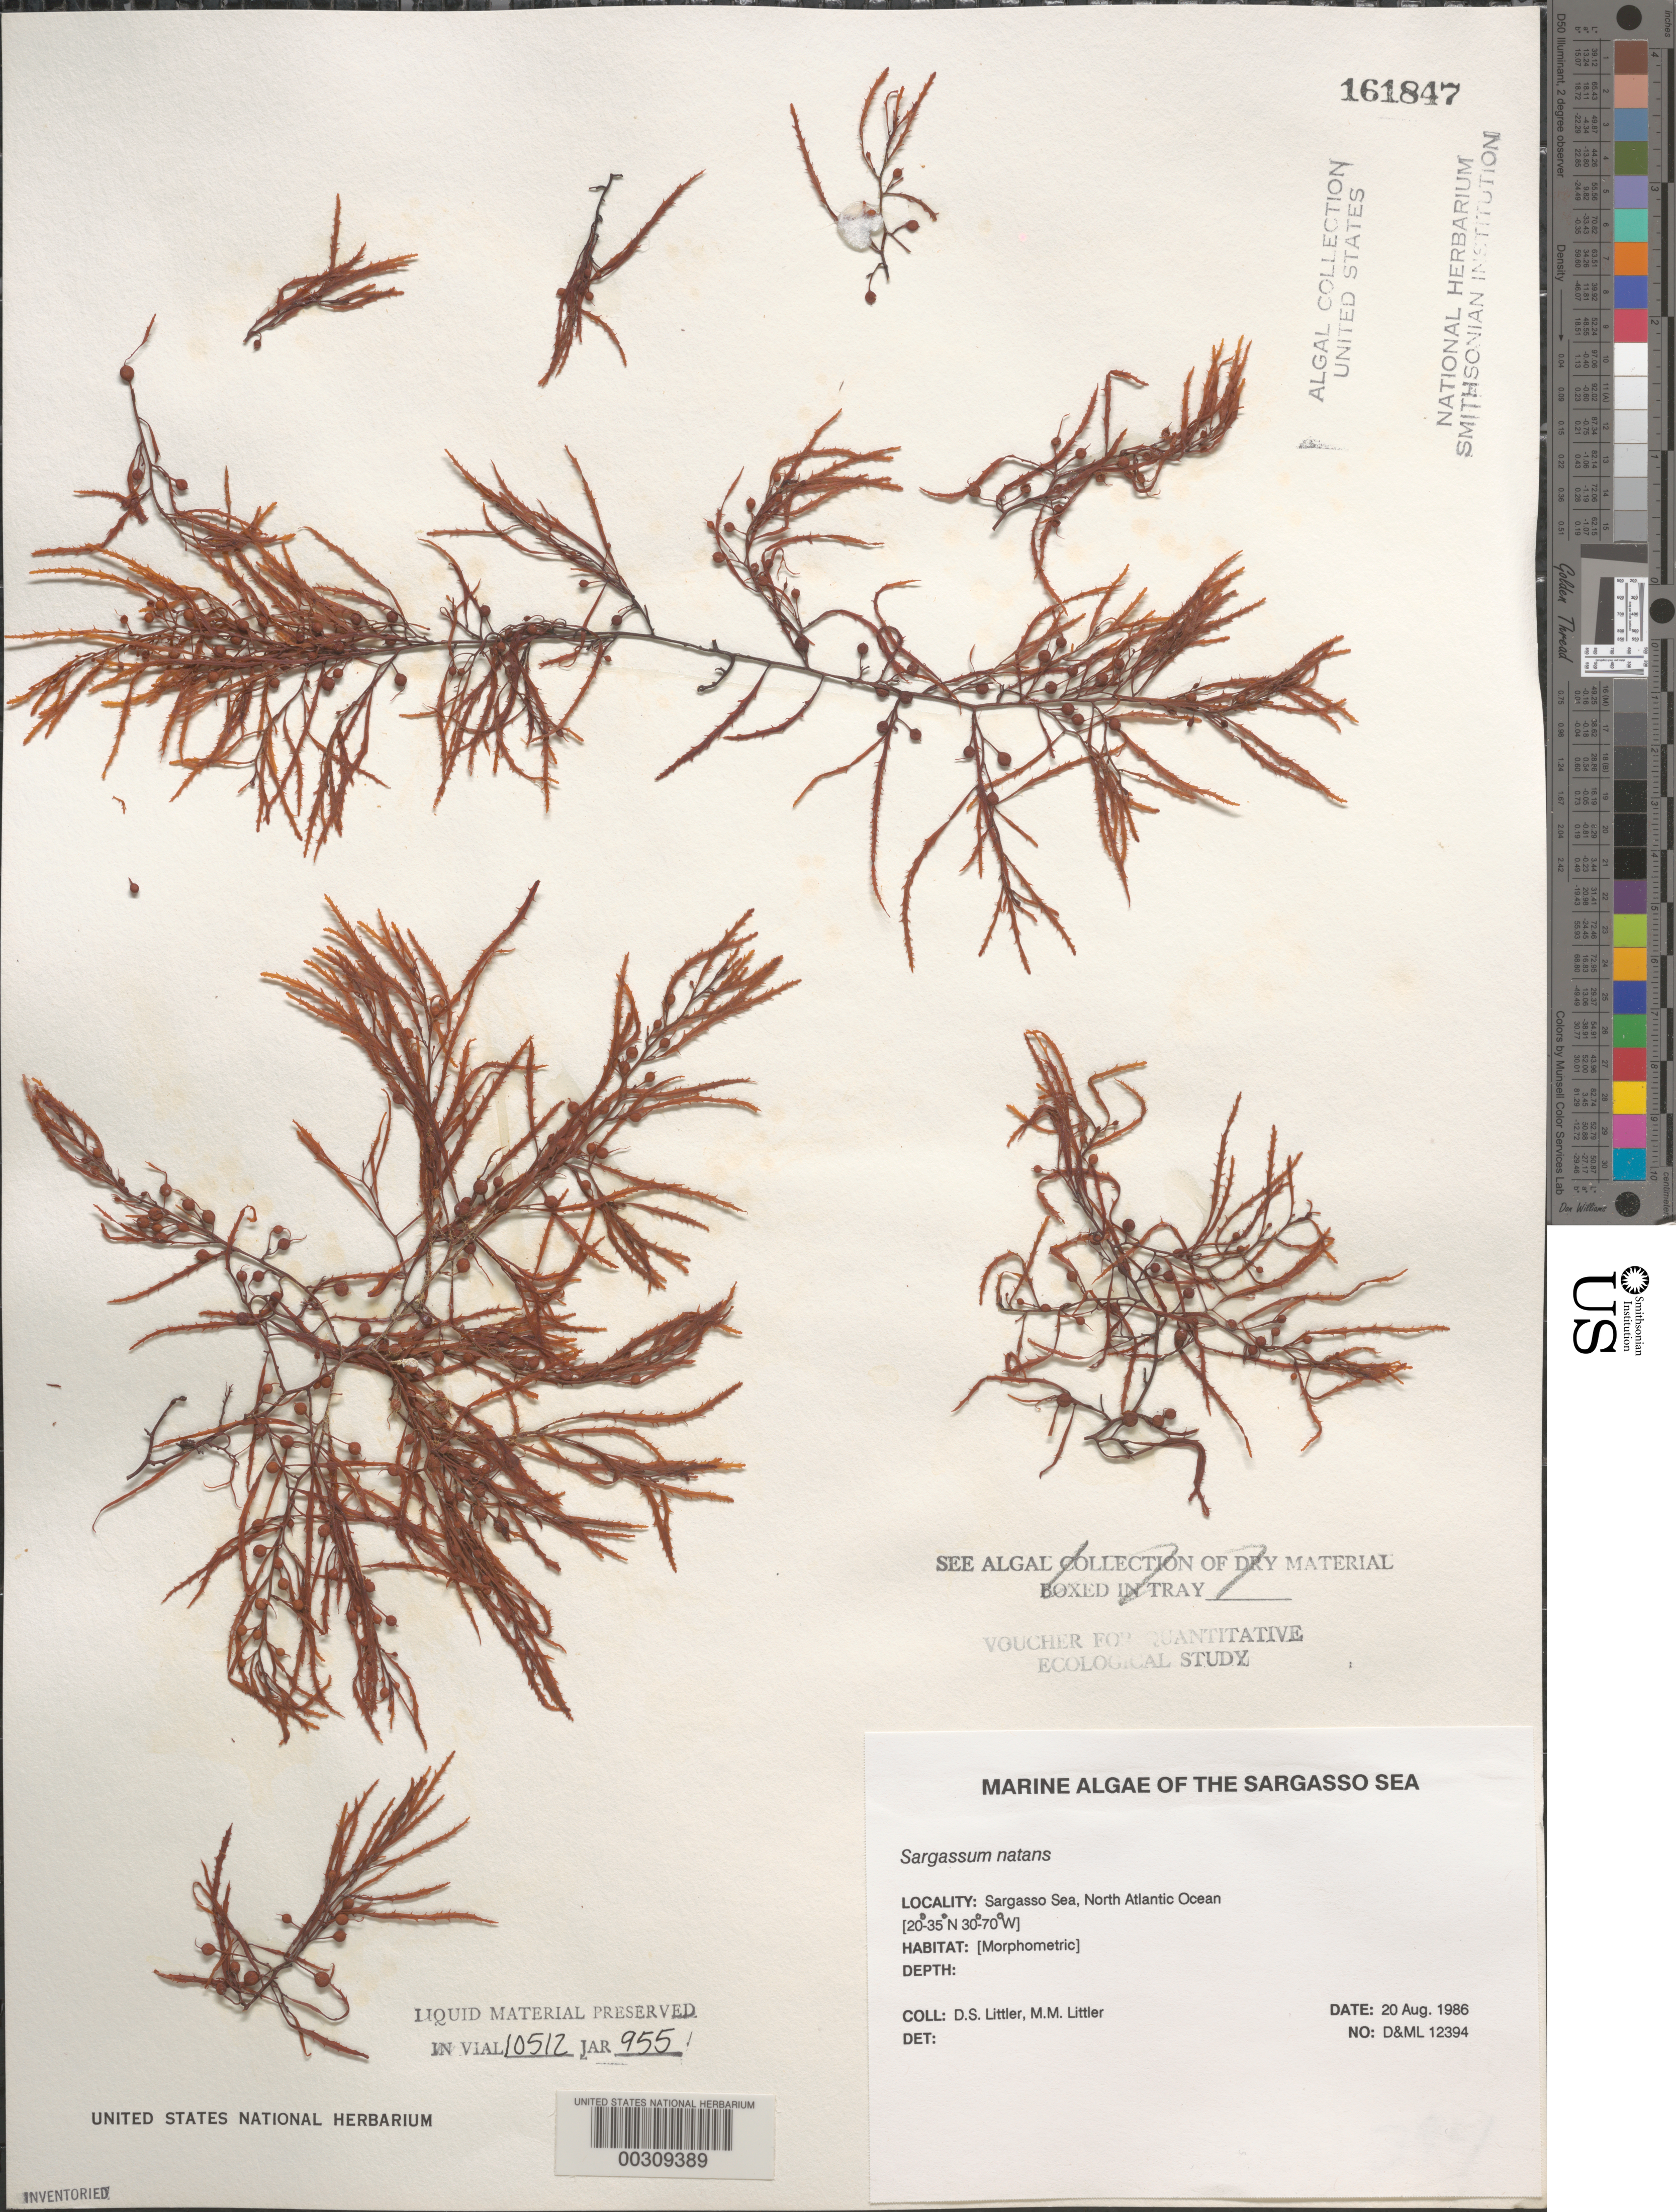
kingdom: Chromista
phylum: Ochrophyta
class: Phaeophyceae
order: Fucales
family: Sargassaceae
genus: Sargassum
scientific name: Sargassum natans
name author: (L.) Gaillon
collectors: D. S. Littler & M. M. Littler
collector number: D&ML 12394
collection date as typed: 20 Aug 1986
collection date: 1986-08-20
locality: Sargasso Sea, North Atlantic Ocean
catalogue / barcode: US 161847